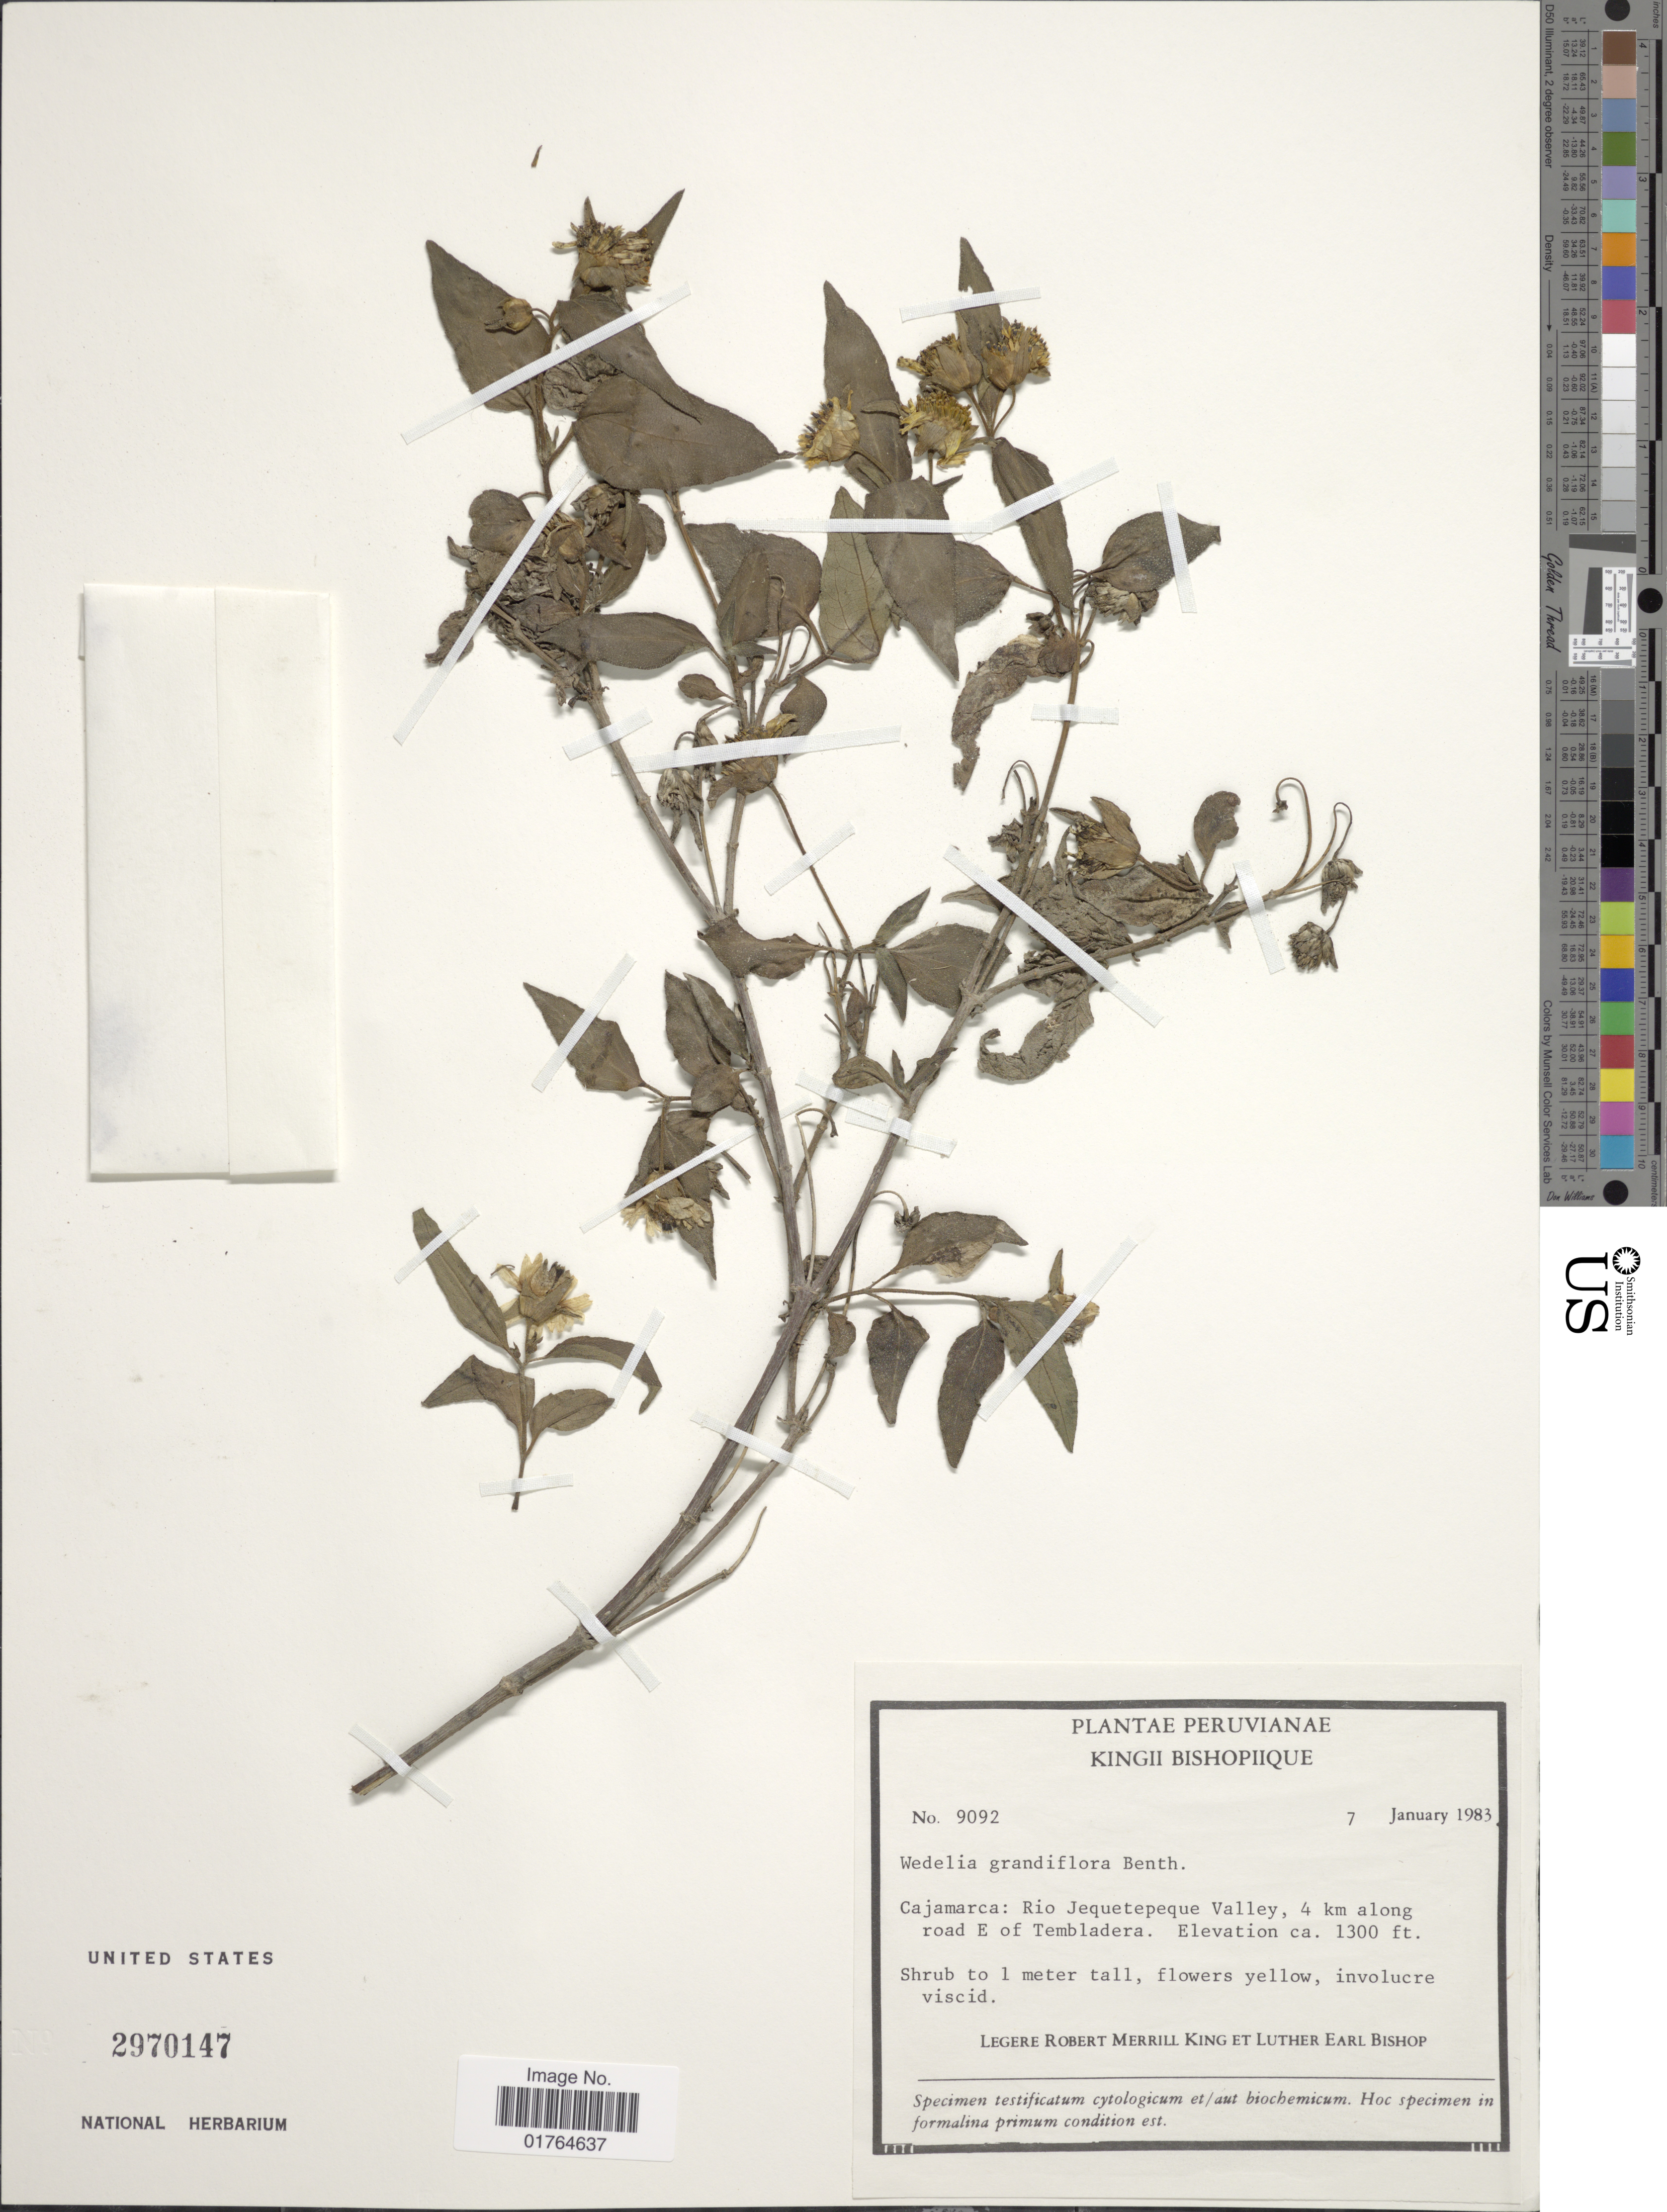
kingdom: Plantae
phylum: Tracheophyta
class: Magnoliopsida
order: Asterales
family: Asteraceae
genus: Wedelia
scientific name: Wedelia latifolia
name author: DC.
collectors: R. M. King & L. E. Bishop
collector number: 9092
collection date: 1983-01-07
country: Peru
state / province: Cajamarca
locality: Rio Jequetepeque Valley, 4 km along road E of Tembladera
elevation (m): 396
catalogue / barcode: US 2970147